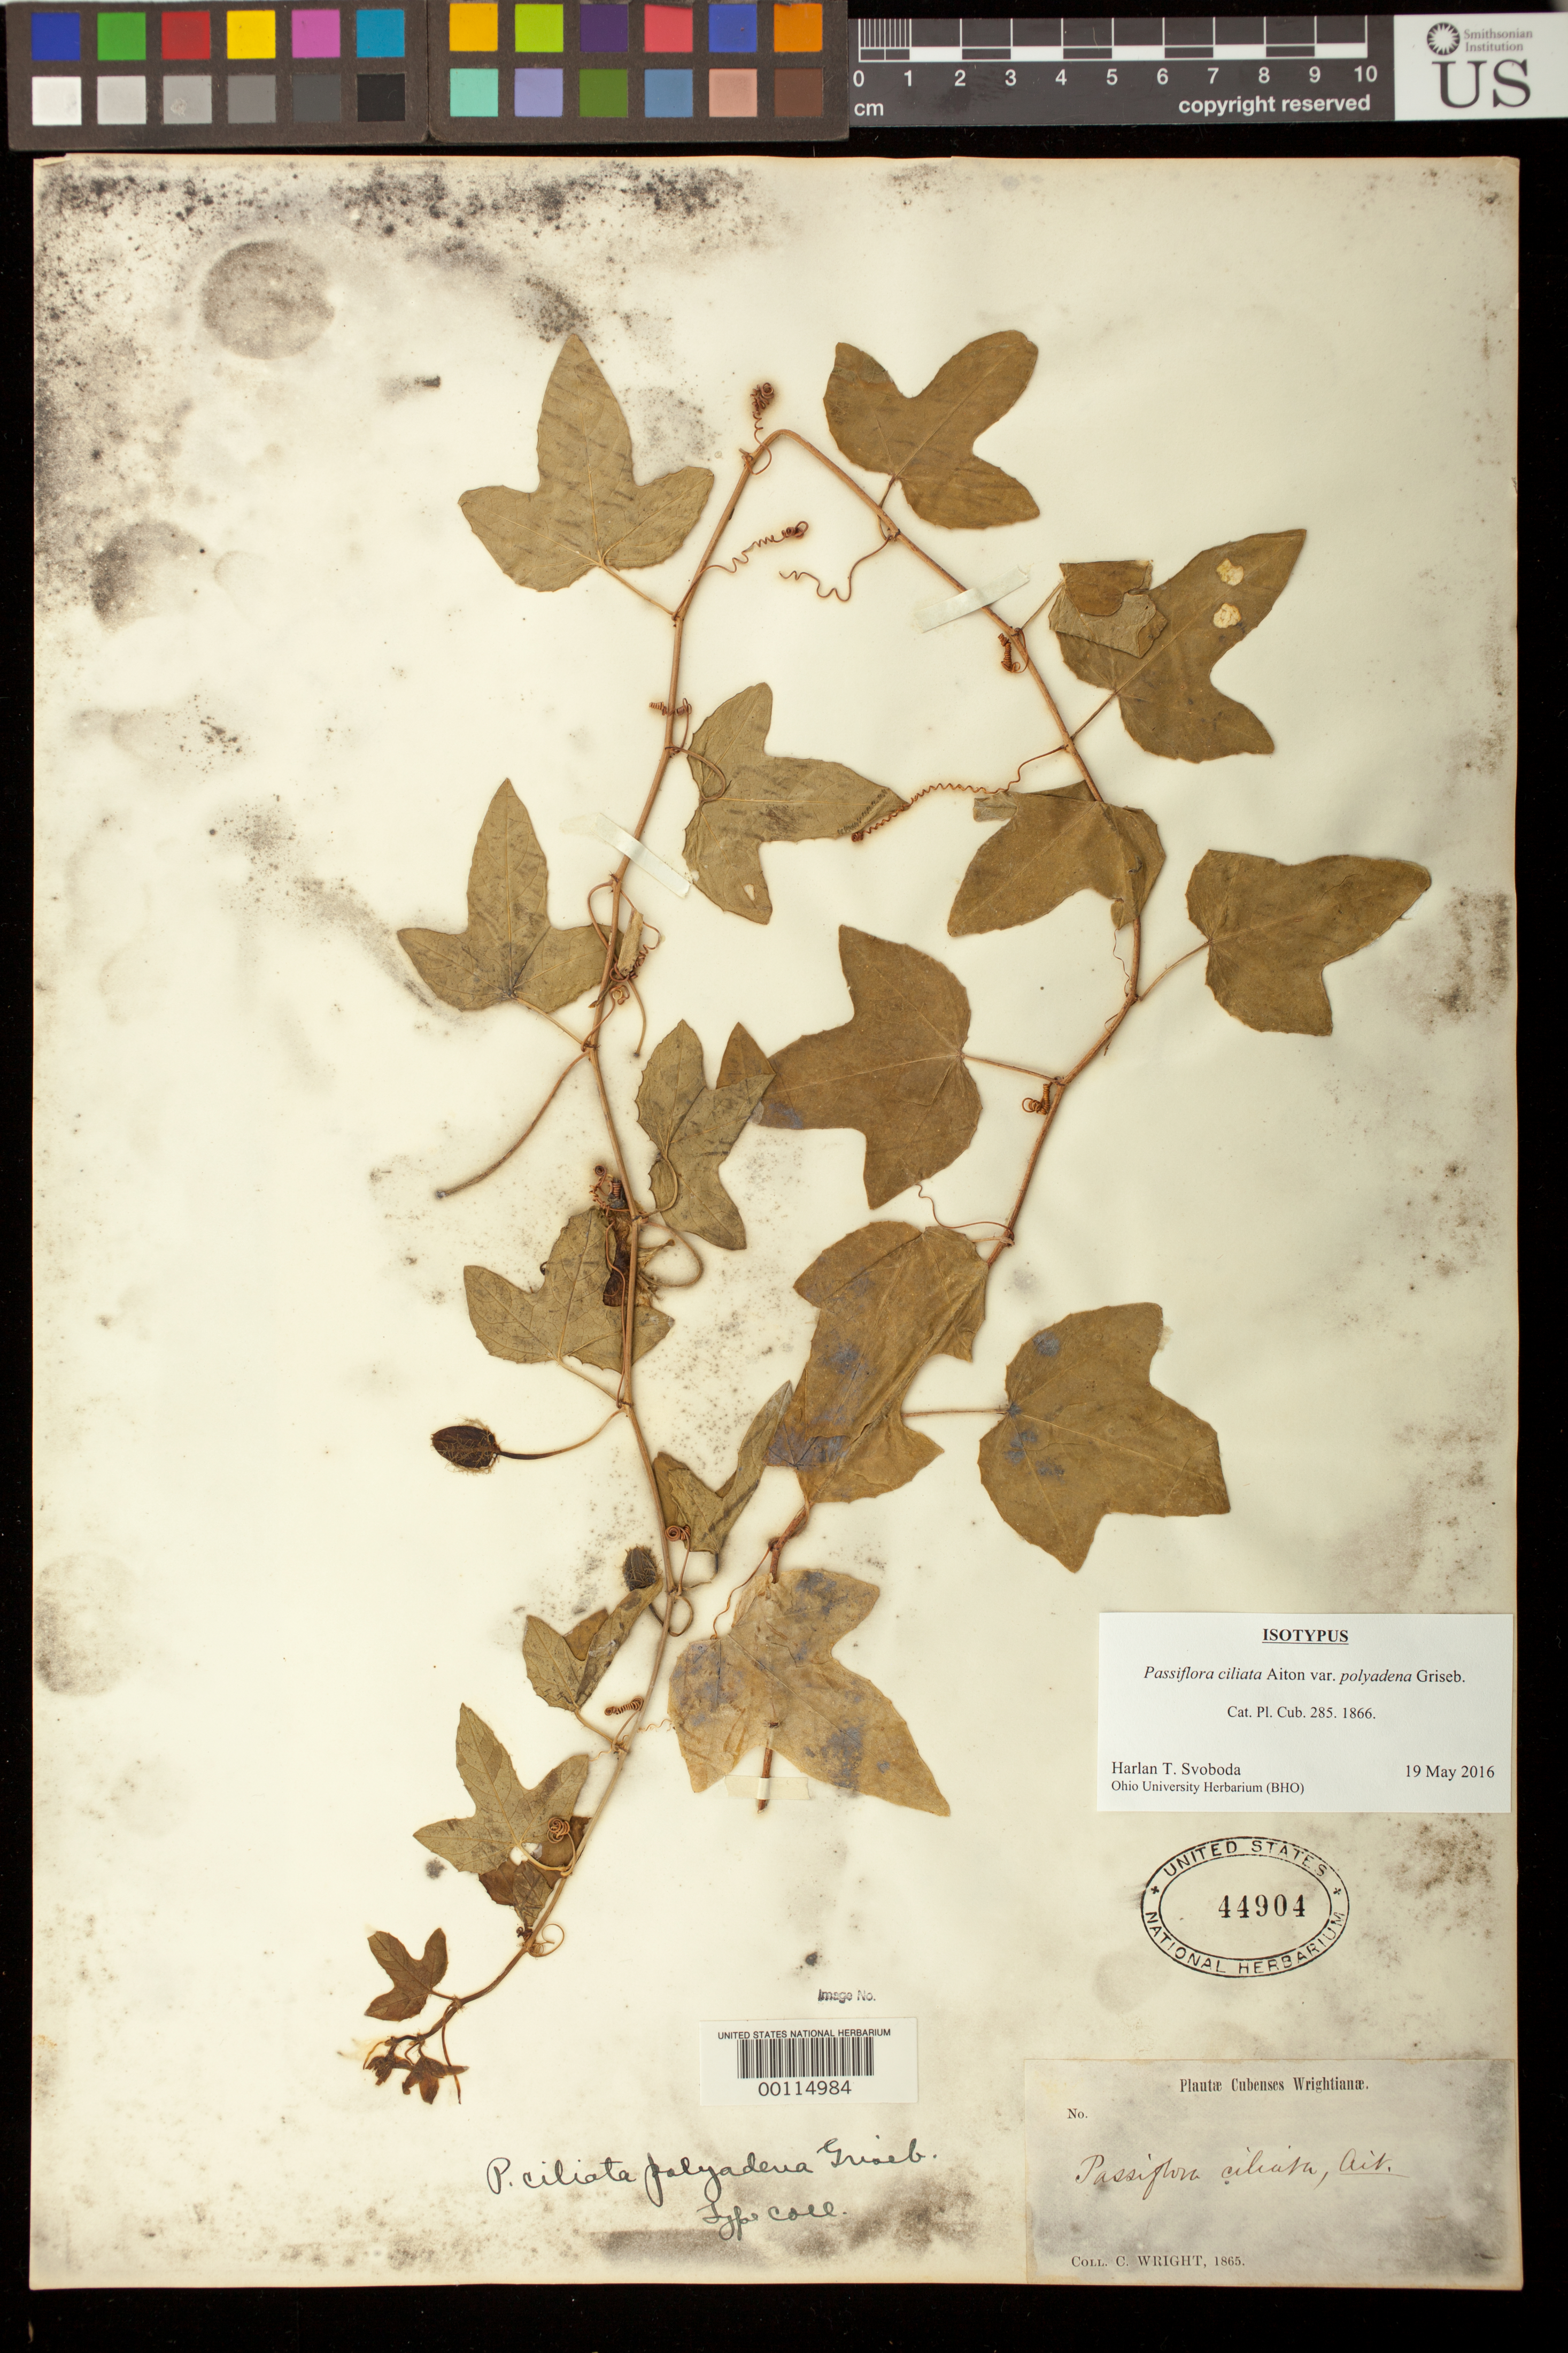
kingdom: Plantae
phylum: Tracheophyta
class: Magnoliopsida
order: Malpighiales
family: Passifloraceae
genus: Passiflora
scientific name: Passiflora ciliata var. polyadena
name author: Griseb.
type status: Possible Type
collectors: C. Wright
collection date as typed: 1865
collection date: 1865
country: Cuba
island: Greater Antilles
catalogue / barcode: US 44904